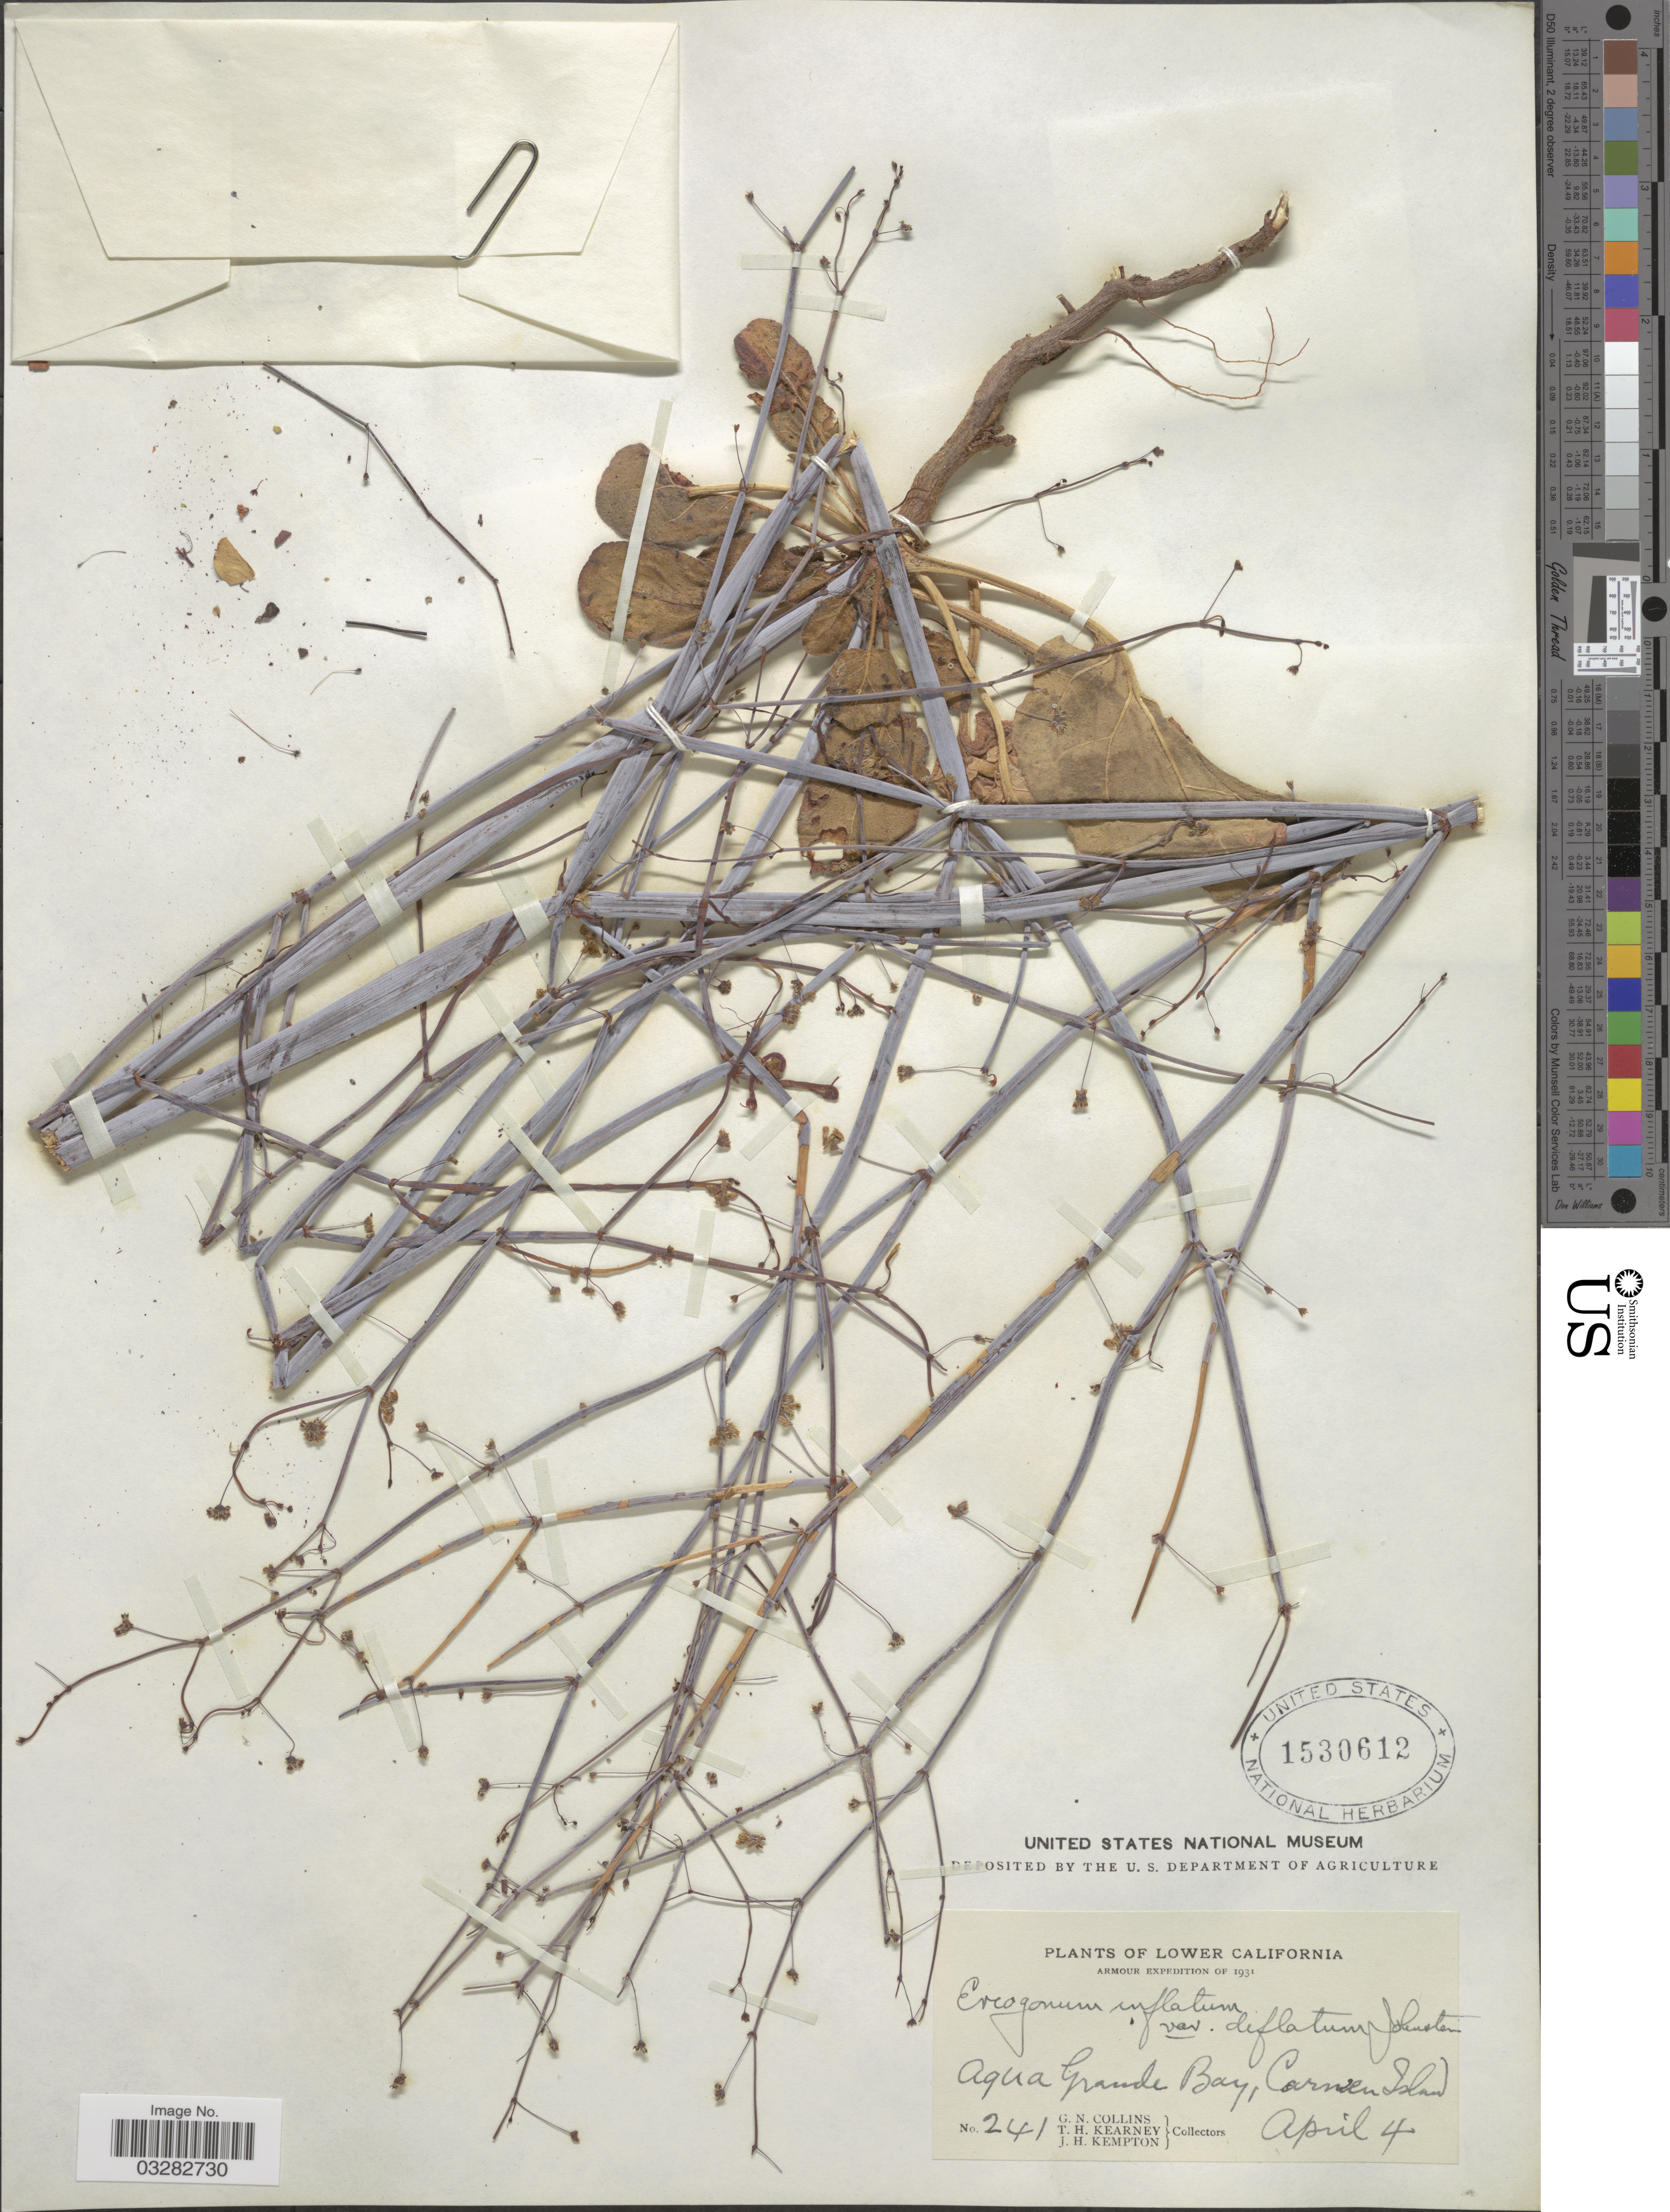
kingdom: Plantae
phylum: Tracheophyta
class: Magnoliopsida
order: Caryophyllales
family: Polygonaceae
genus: Eriogonum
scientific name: Eriogonum inflatum var. deflatum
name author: I.M. Johnst.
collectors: G. Collins, T. H. Kearney & J. H. Kempton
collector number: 241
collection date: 1931-04-04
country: Mexico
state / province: Baja California Sur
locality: Lower California. Aqua Grande Bay, Carmen Island.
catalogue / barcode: US 1530612